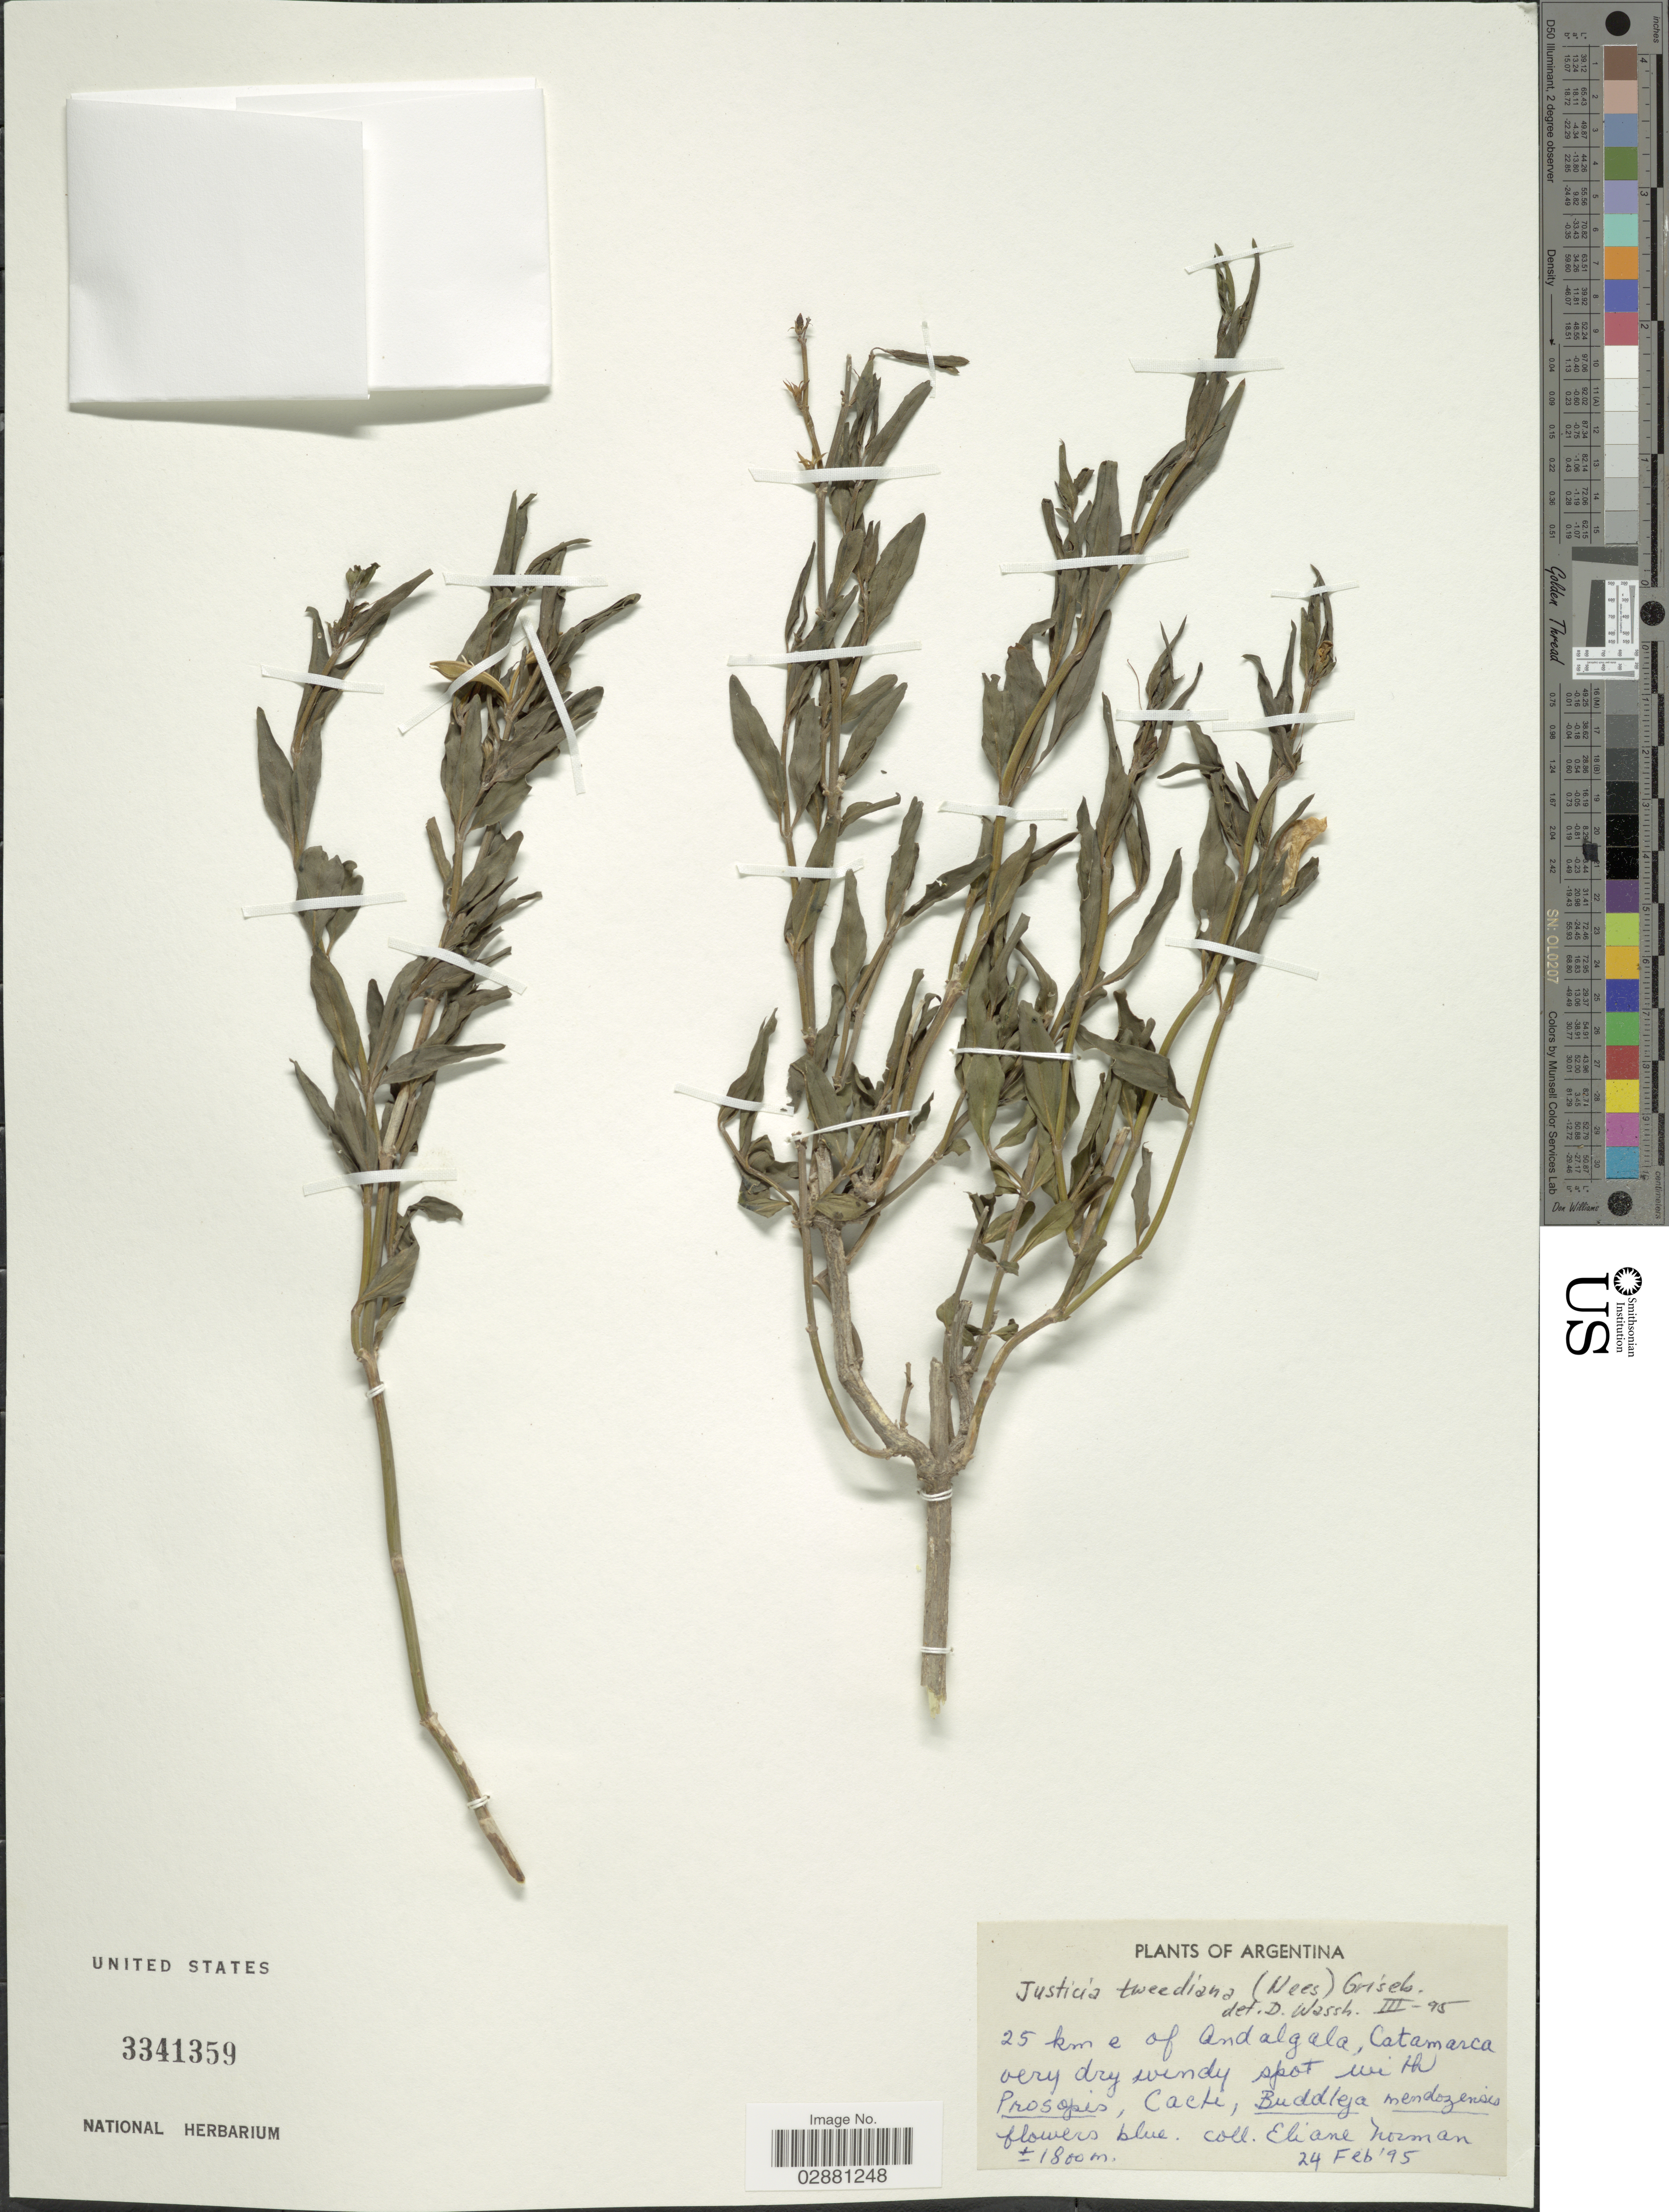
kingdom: Plantae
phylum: Tracheophyta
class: Magnoliopsida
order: Lamiales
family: Acanthaceae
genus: Justicia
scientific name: Justicia tweediana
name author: (Nees) Griseb.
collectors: E. Norman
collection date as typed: Transcribed d/m/y: 24/2/95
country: Argentina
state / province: Catamarca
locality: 25 km e of Andalgala, Catamarca.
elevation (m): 1800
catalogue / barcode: US 3341359